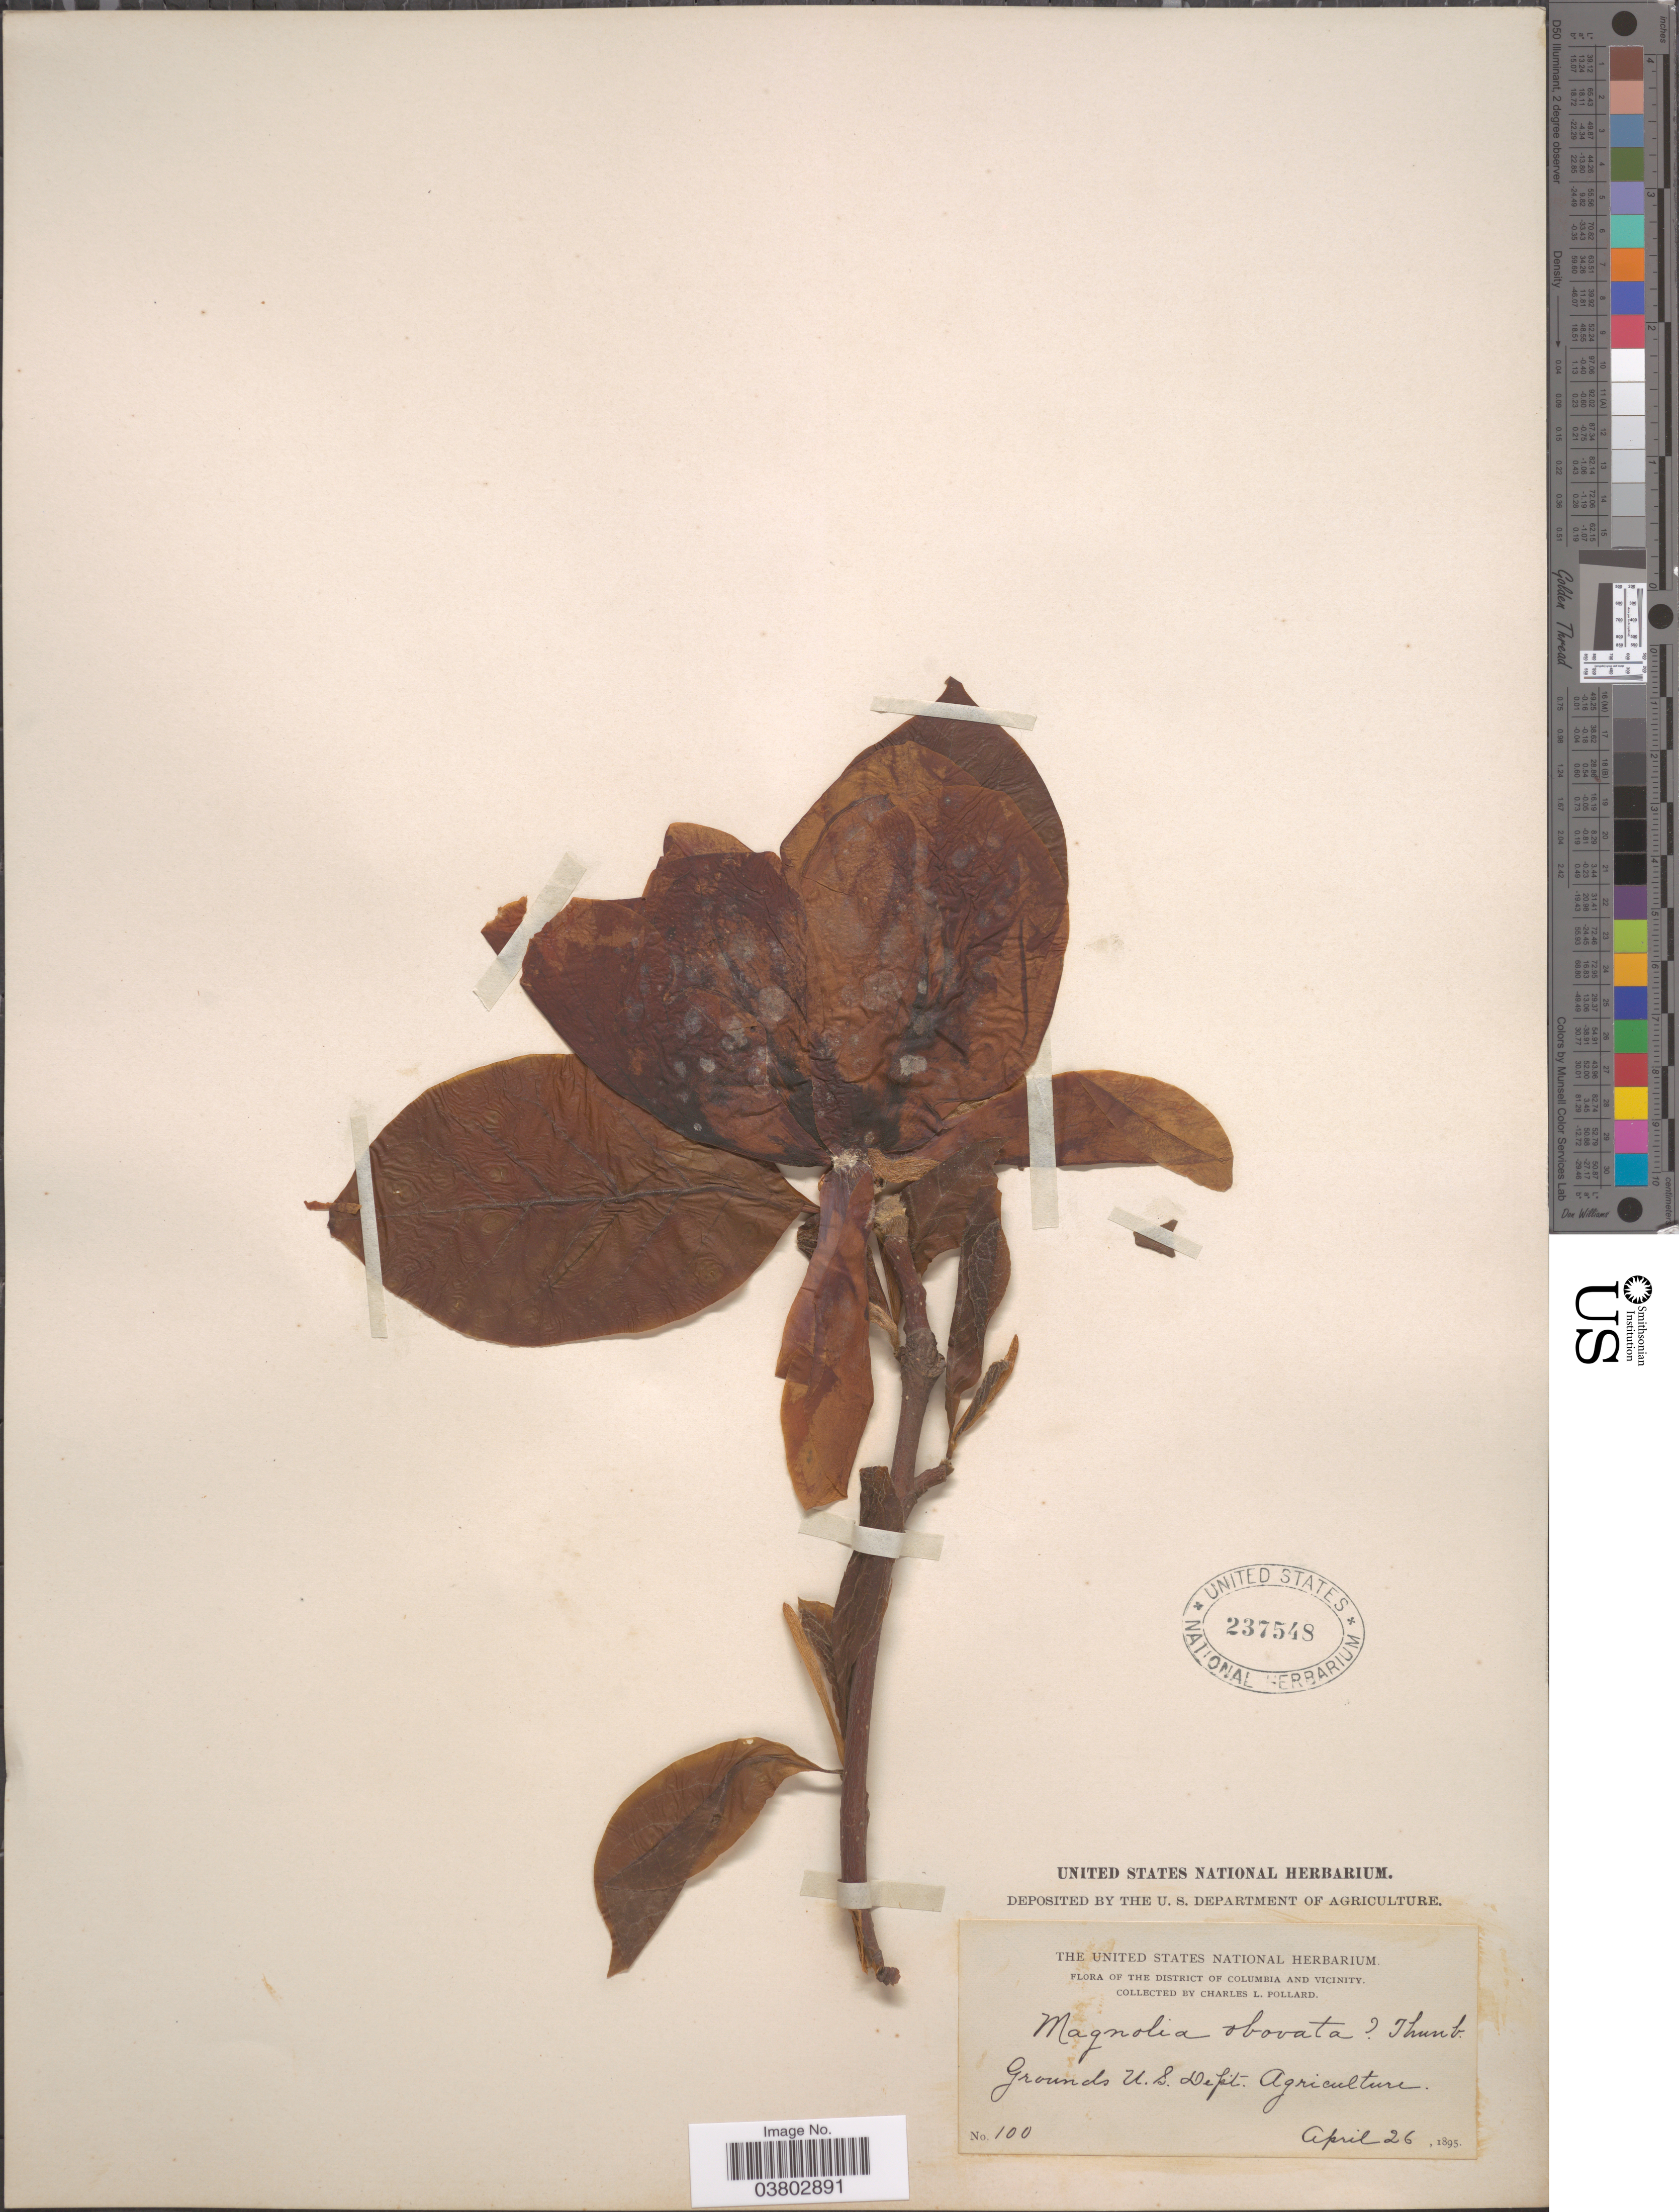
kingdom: Plantae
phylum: Tracheophyta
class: Magnoliopsida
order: Magnoliales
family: Magnoliaceae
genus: Magnolia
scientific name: Magnolia obovata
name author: Thunb.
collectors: C. L. Pollard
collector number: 100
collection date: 1895-04-26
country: United States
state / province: District of Columbia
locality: District of Columbia and vicinity. Grounds U.S. Dept. Agriculture.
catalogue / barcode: US 237548